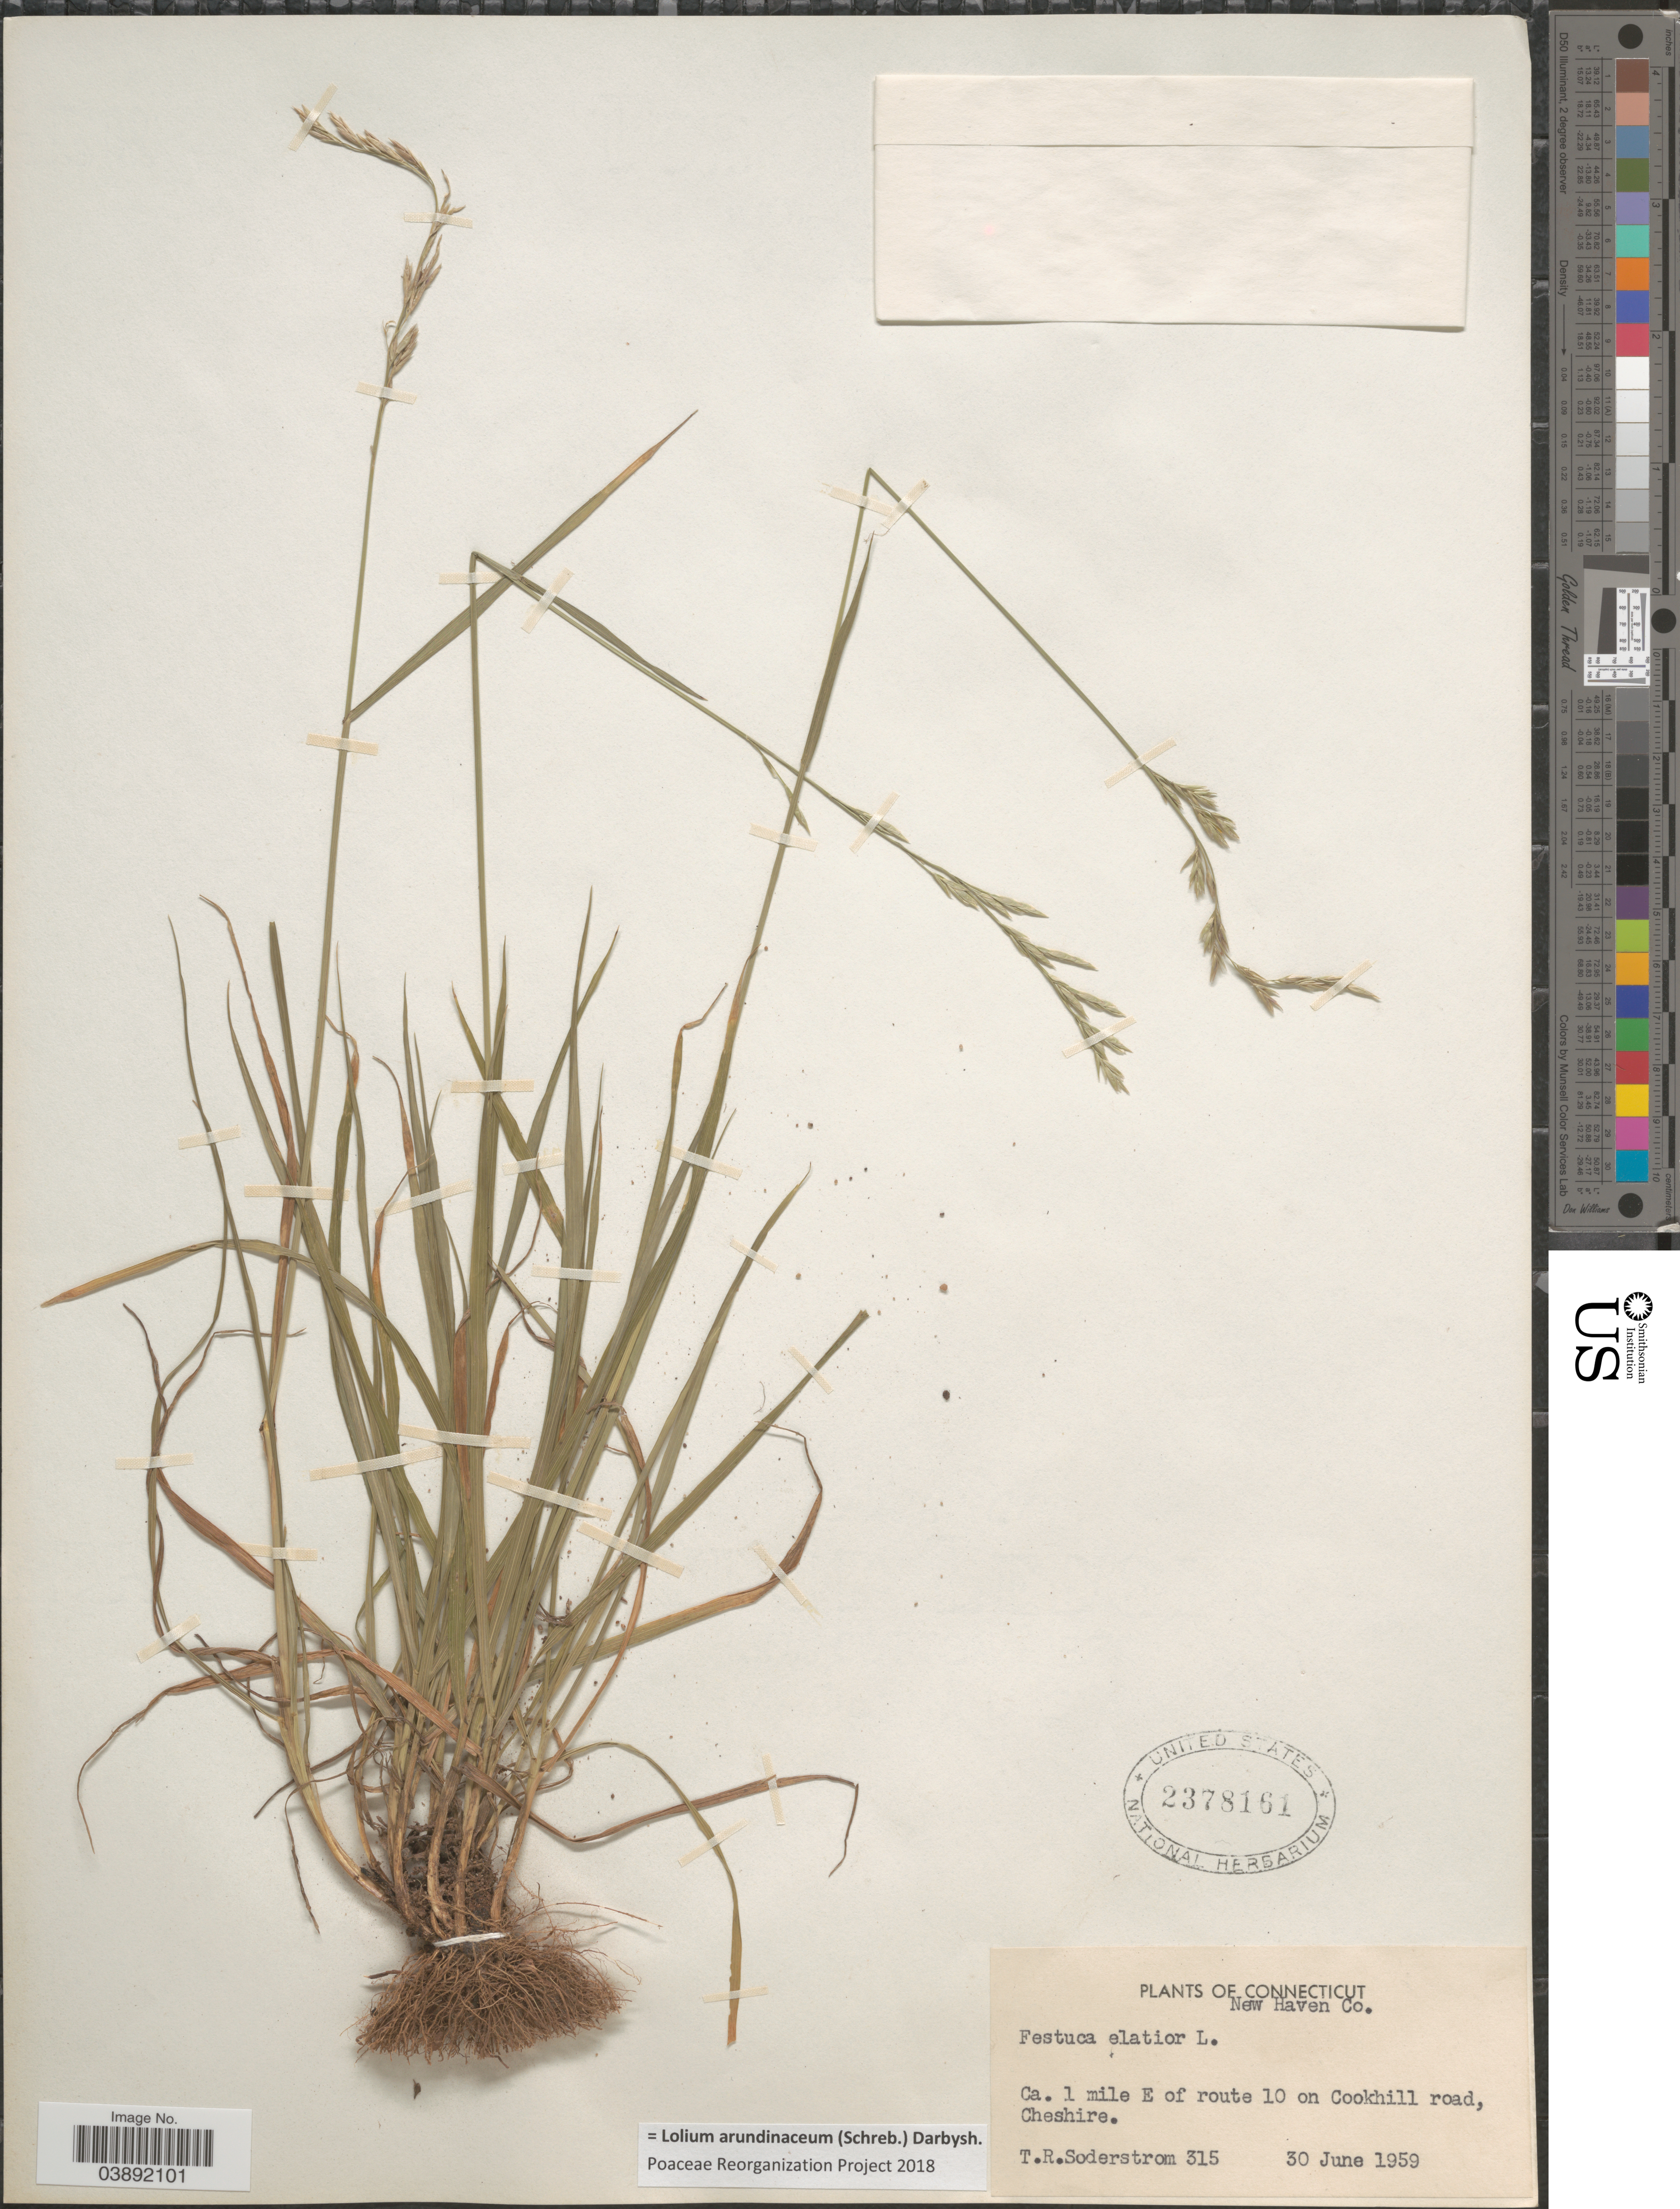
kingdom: Plantae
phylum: Tracheophyta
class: Liliopsida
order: Poales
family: Poaceae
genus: Lolium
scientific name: Lolium arundinaceum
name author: (Schreb.) Darbysh.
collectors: T. R. Soderstrom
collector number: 315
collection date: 1959-06-30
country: United States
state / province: Connecticut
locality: New Haven Co. Ca. 1 mile E of route 10 on Cookhill road, Cheshire.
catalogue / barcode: US 2378161